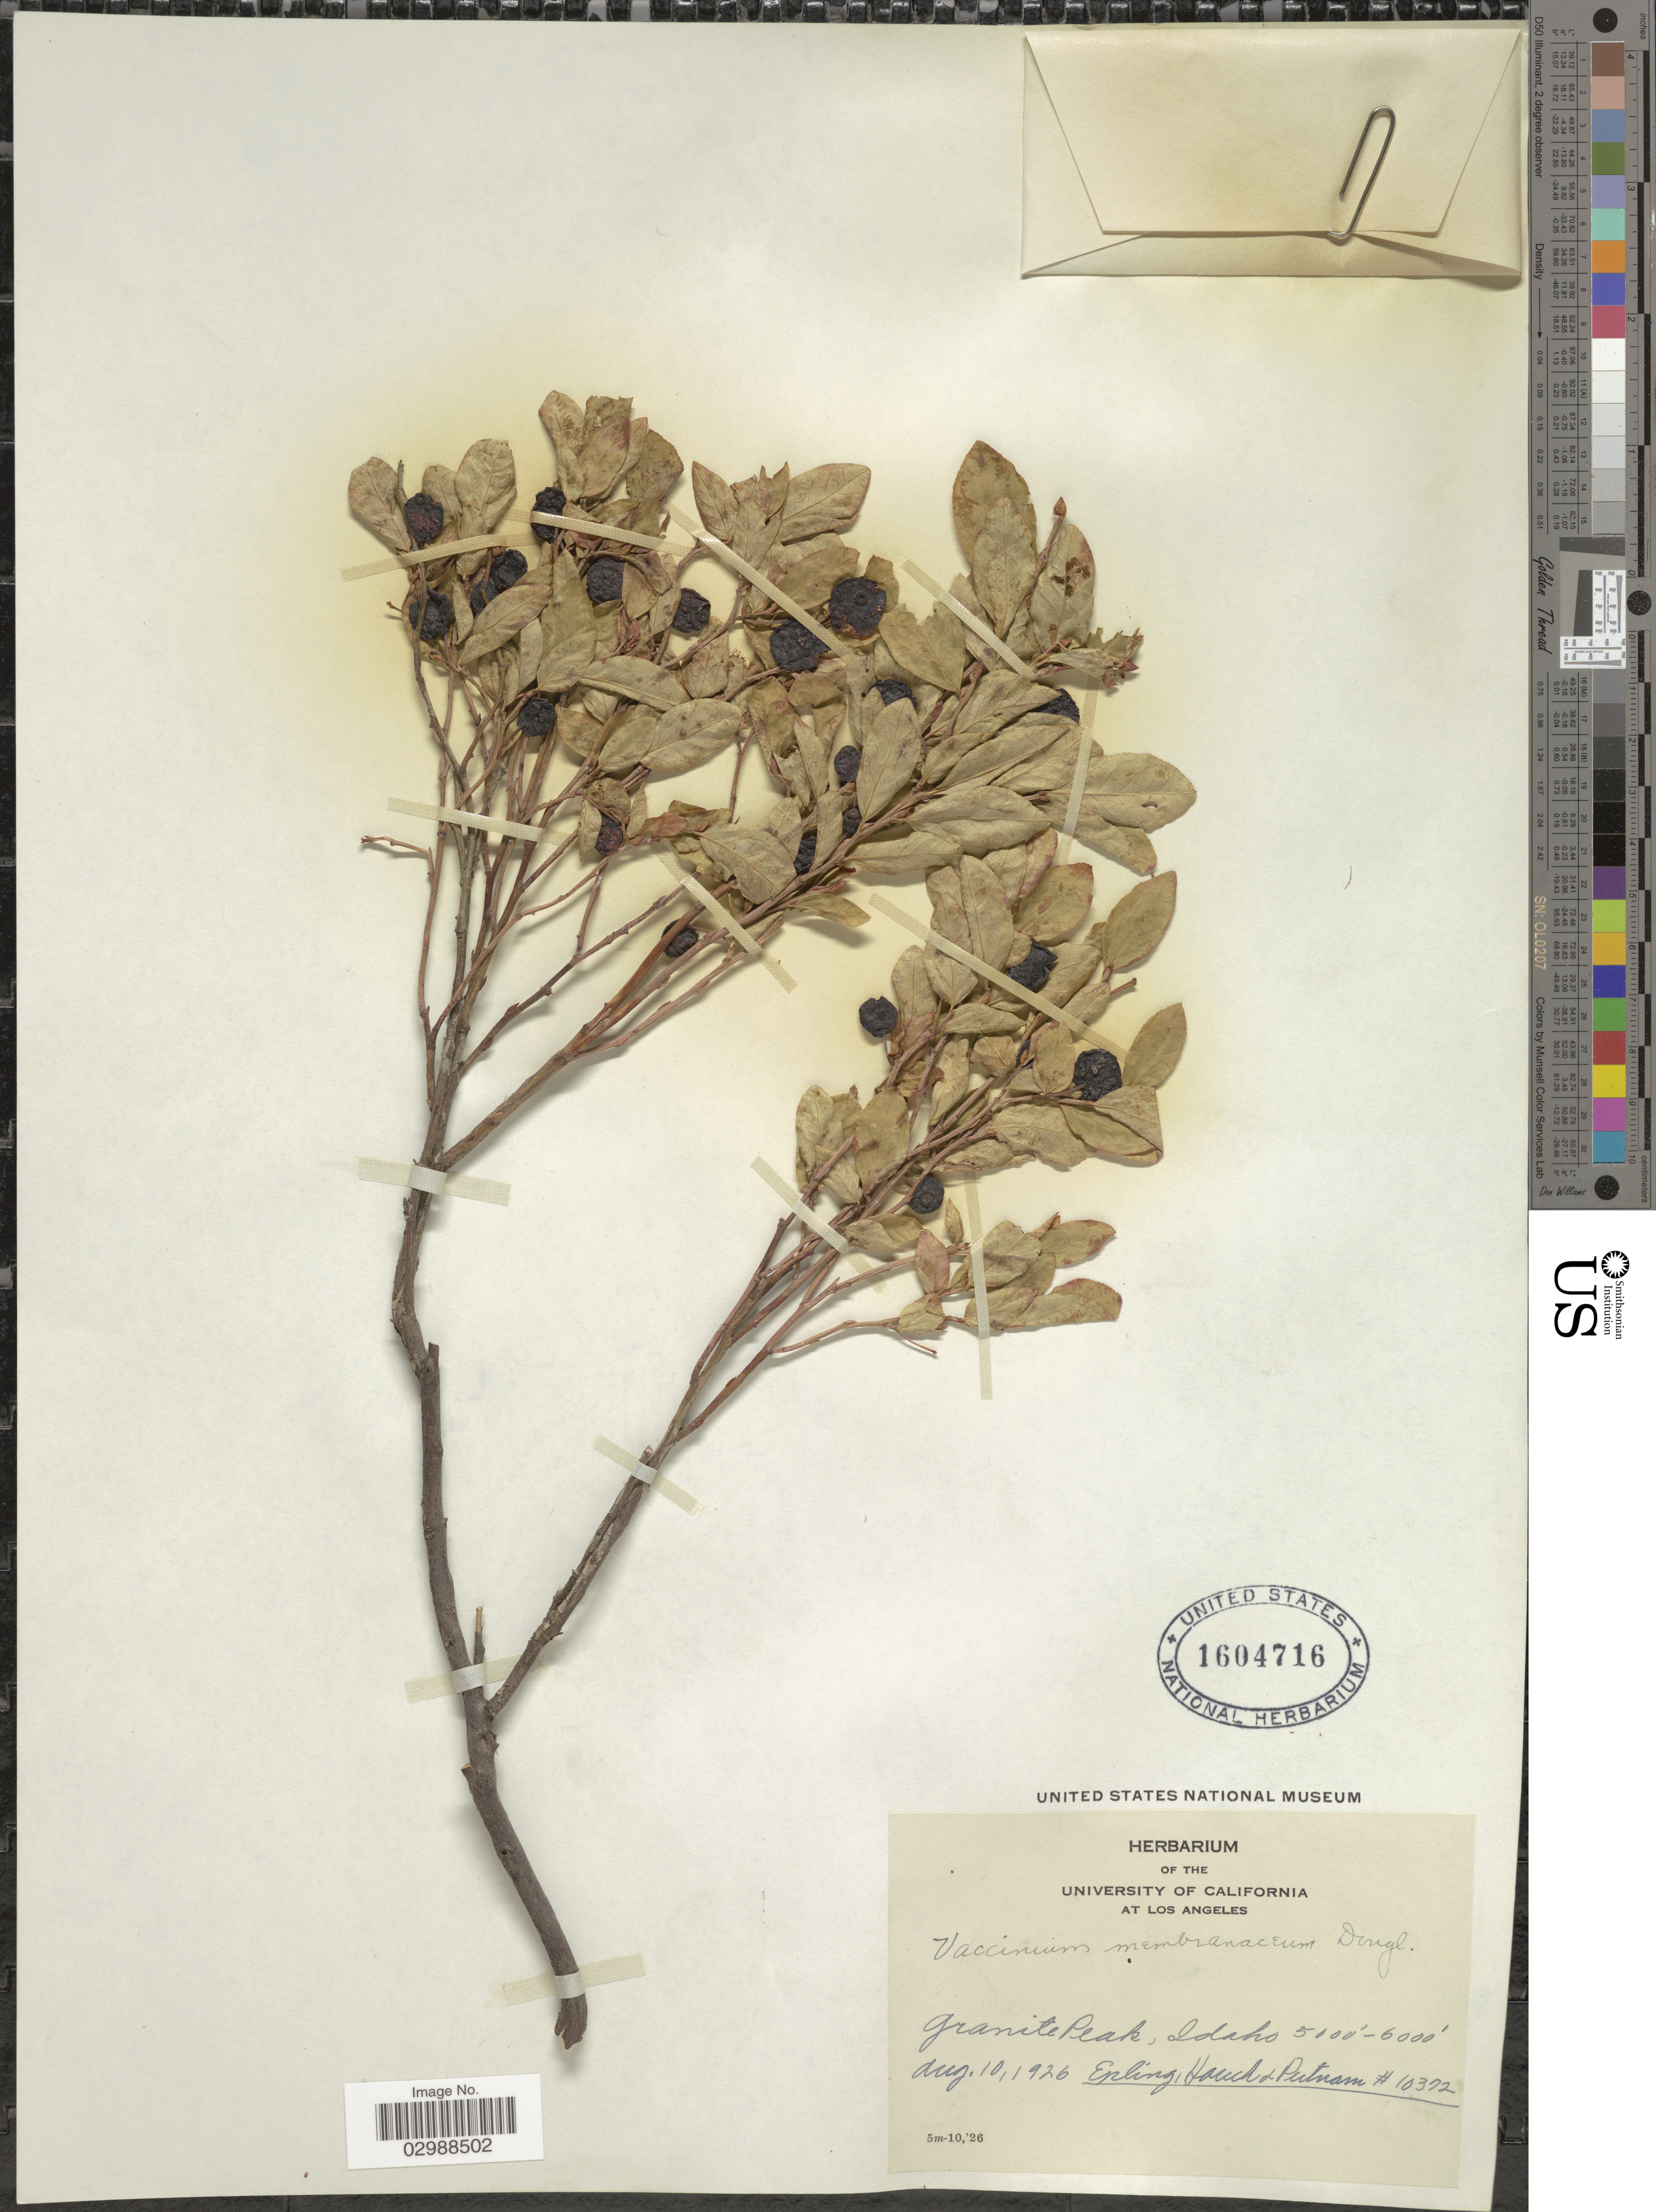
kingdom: Plantae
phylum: Tracheophyta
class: Magnoliopsida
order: Ericales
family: Ericaceae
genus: Vaccinium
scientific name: Vaccinium membranaceum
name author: Douglas ex Torr.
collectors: -- Epling, -. Hauch & Putnam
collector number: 10372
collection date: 1926-08-10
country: United States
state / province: Idaho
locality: Granite Peak, Idaho.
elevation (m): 1524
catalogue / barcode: US 1604716